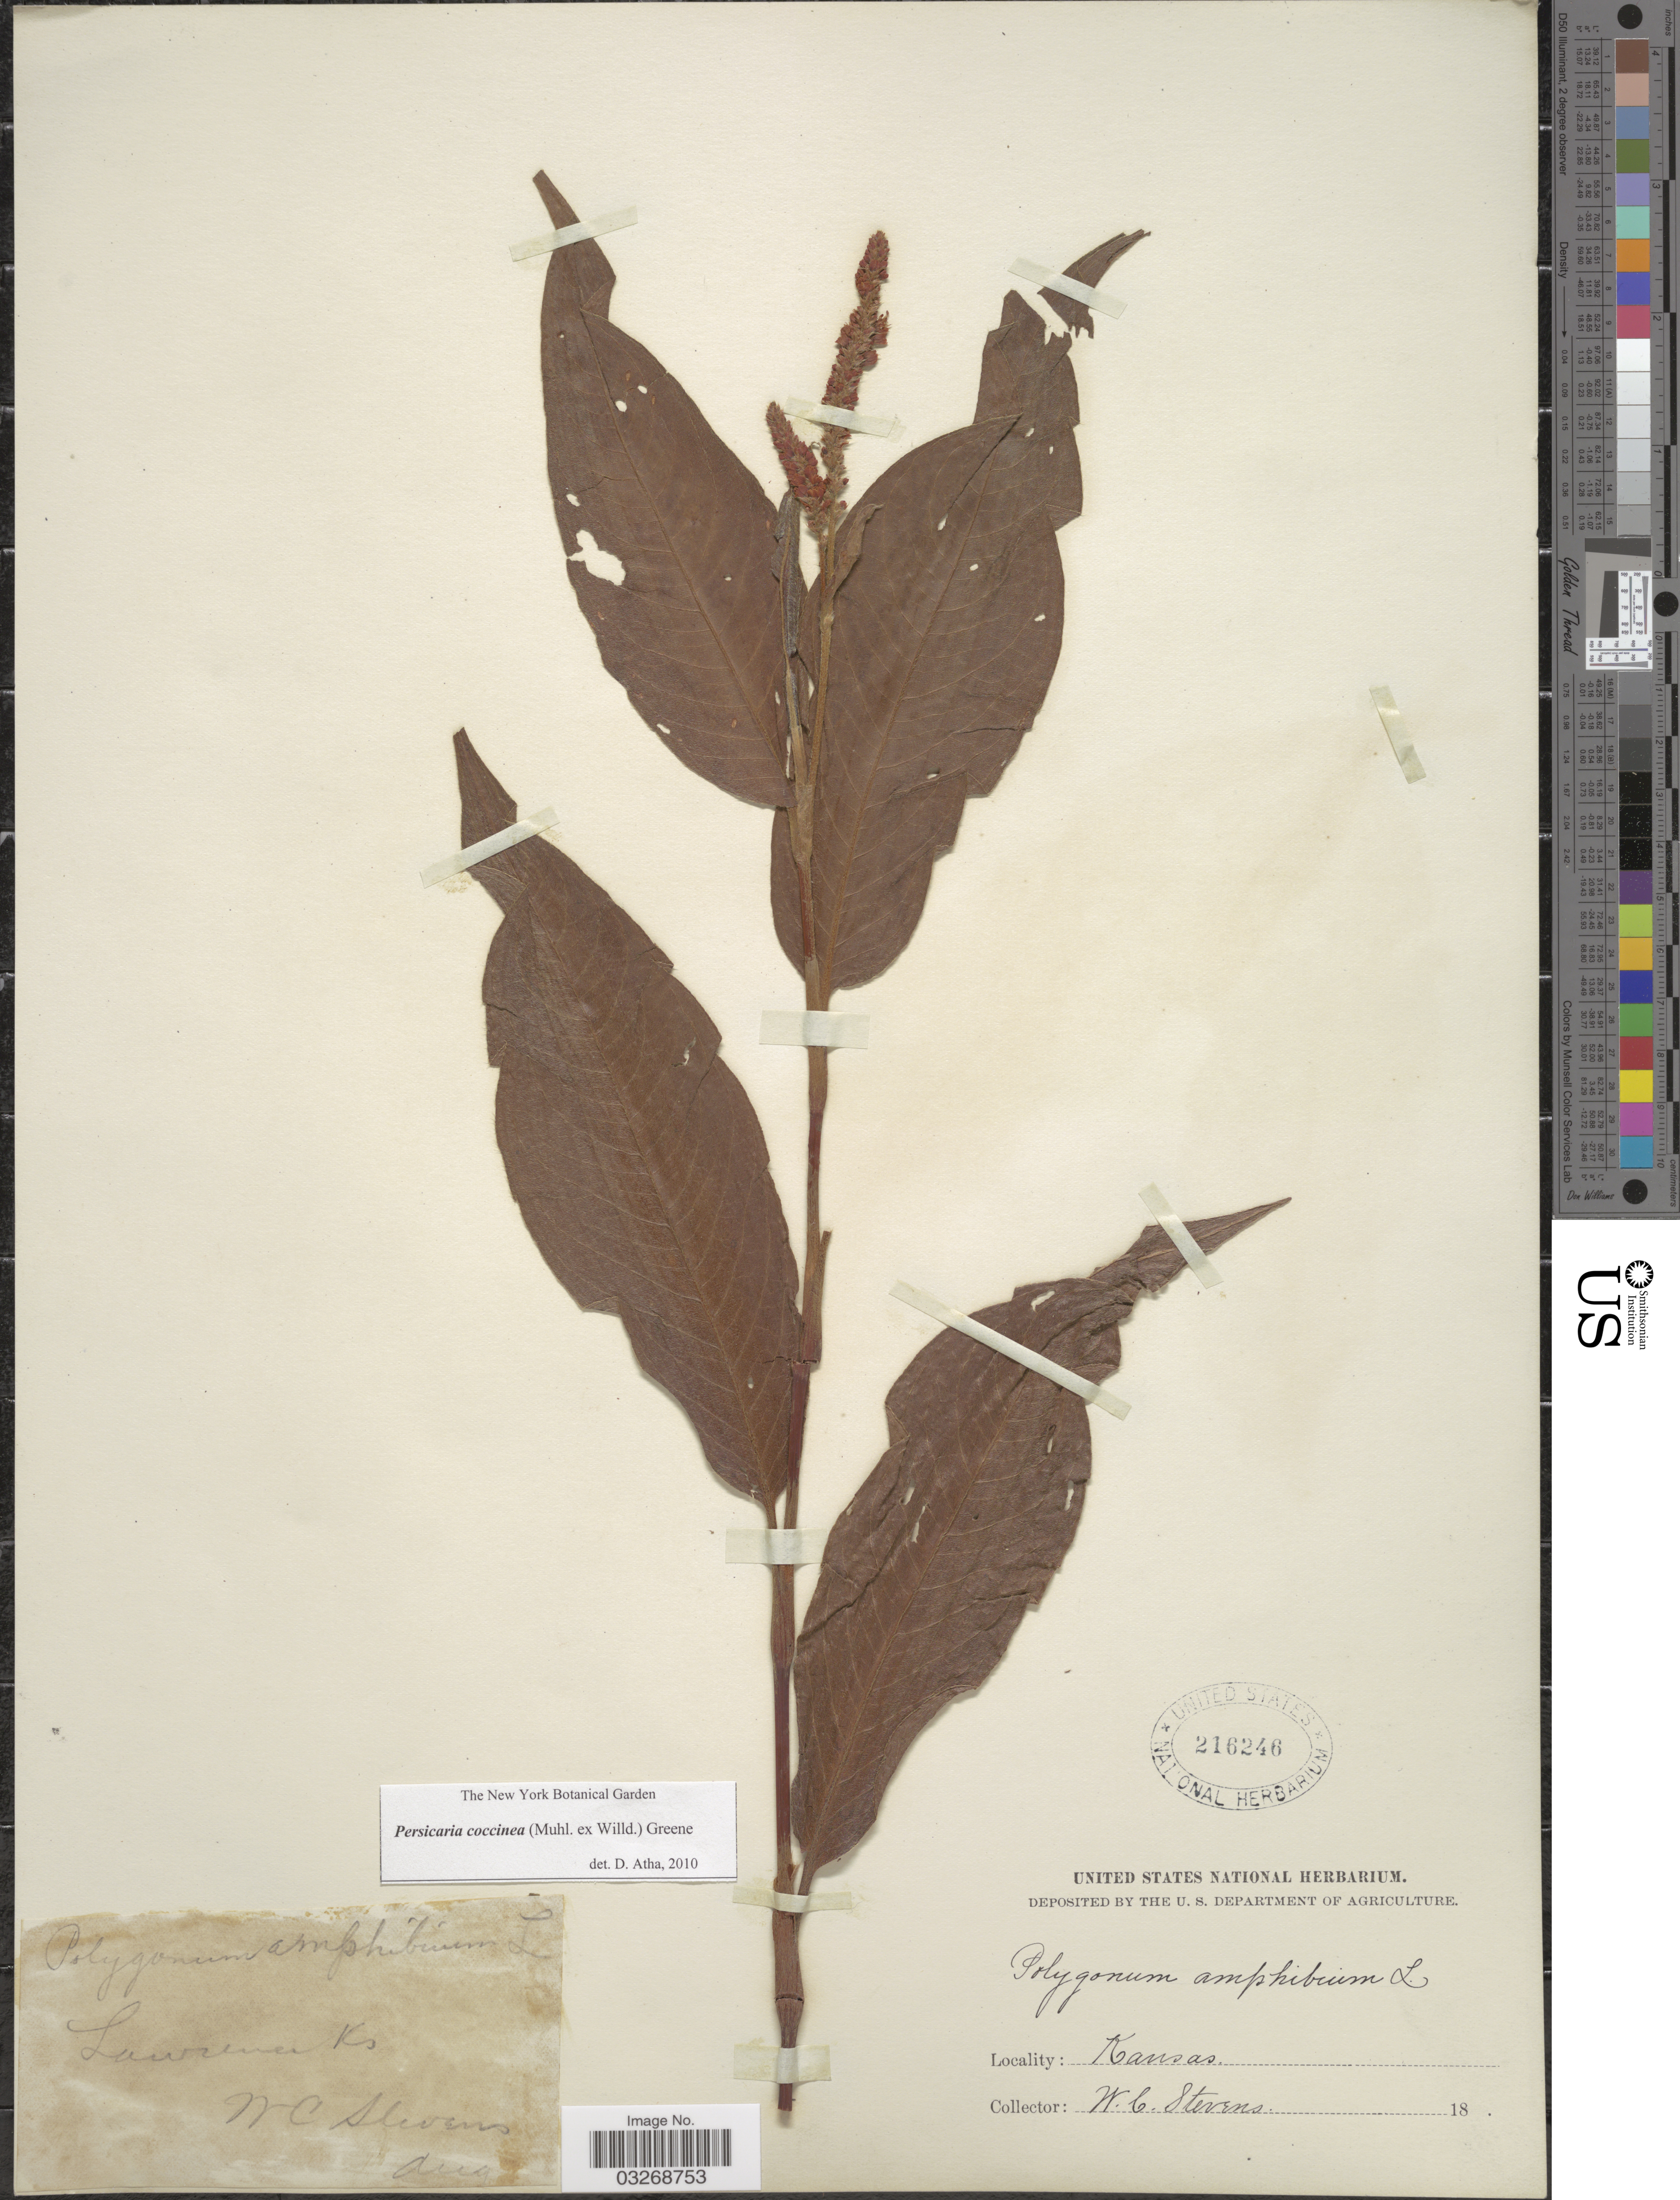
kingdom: Plantae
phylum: Tracheophyta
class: Magnoliopsida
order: Caryophyllales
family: Polygonaceae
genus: Persicaria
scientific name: Persicaria coccinea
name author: (Muhl. ex Willd.) Greene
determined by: Atha, D. E.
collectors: W. C. Stevens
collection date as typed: Aug 18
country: United States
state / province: Kansas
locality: Lawrence.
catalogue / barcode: US 216246